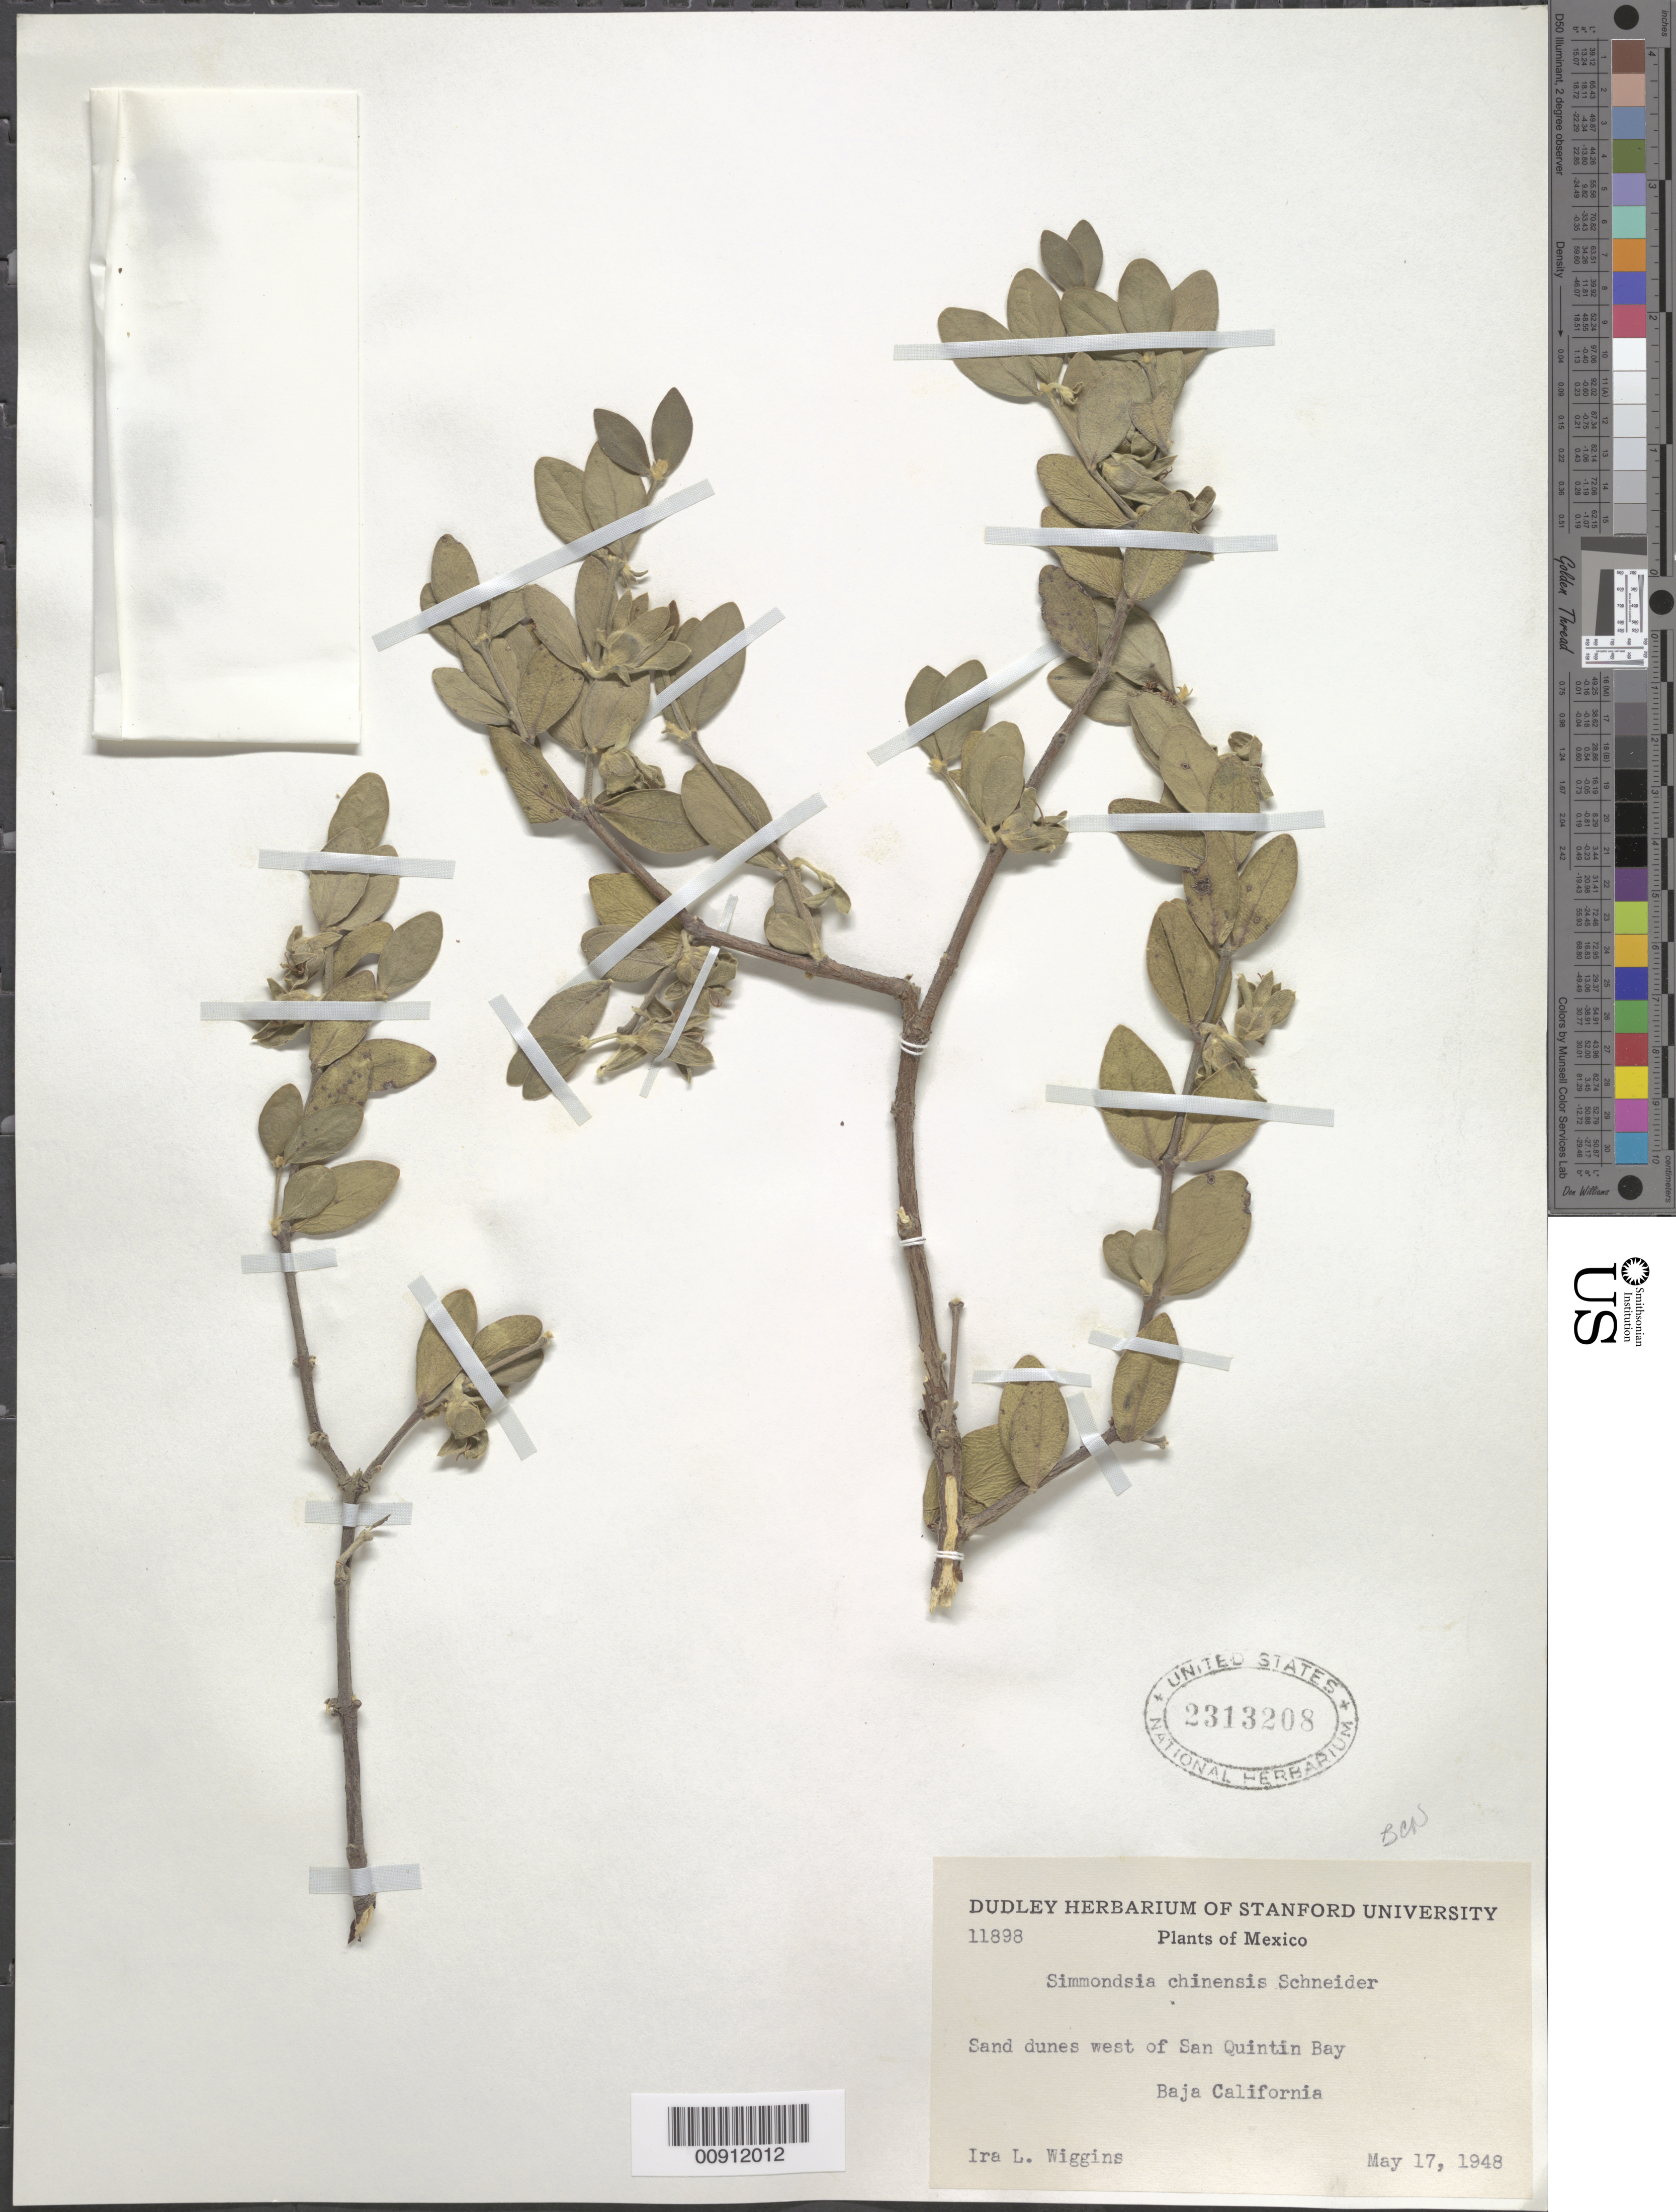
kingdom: Plantae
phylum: Tracheophyta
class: Magnoliopsida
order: Caryophyllales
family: Simmondsiaceae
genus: Simmondsia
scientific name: Simmondsia chinensis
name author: (Link) C.K. Schneid.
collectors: I. L. Wiggins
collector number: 11898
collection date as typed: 17 May 1948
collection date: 1948-05-17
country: Mexico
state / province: Baja California Norte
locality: Sand dunes west of San Quintin Bay. Baja California.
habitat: Sand dunes.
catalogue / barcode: US 2313208